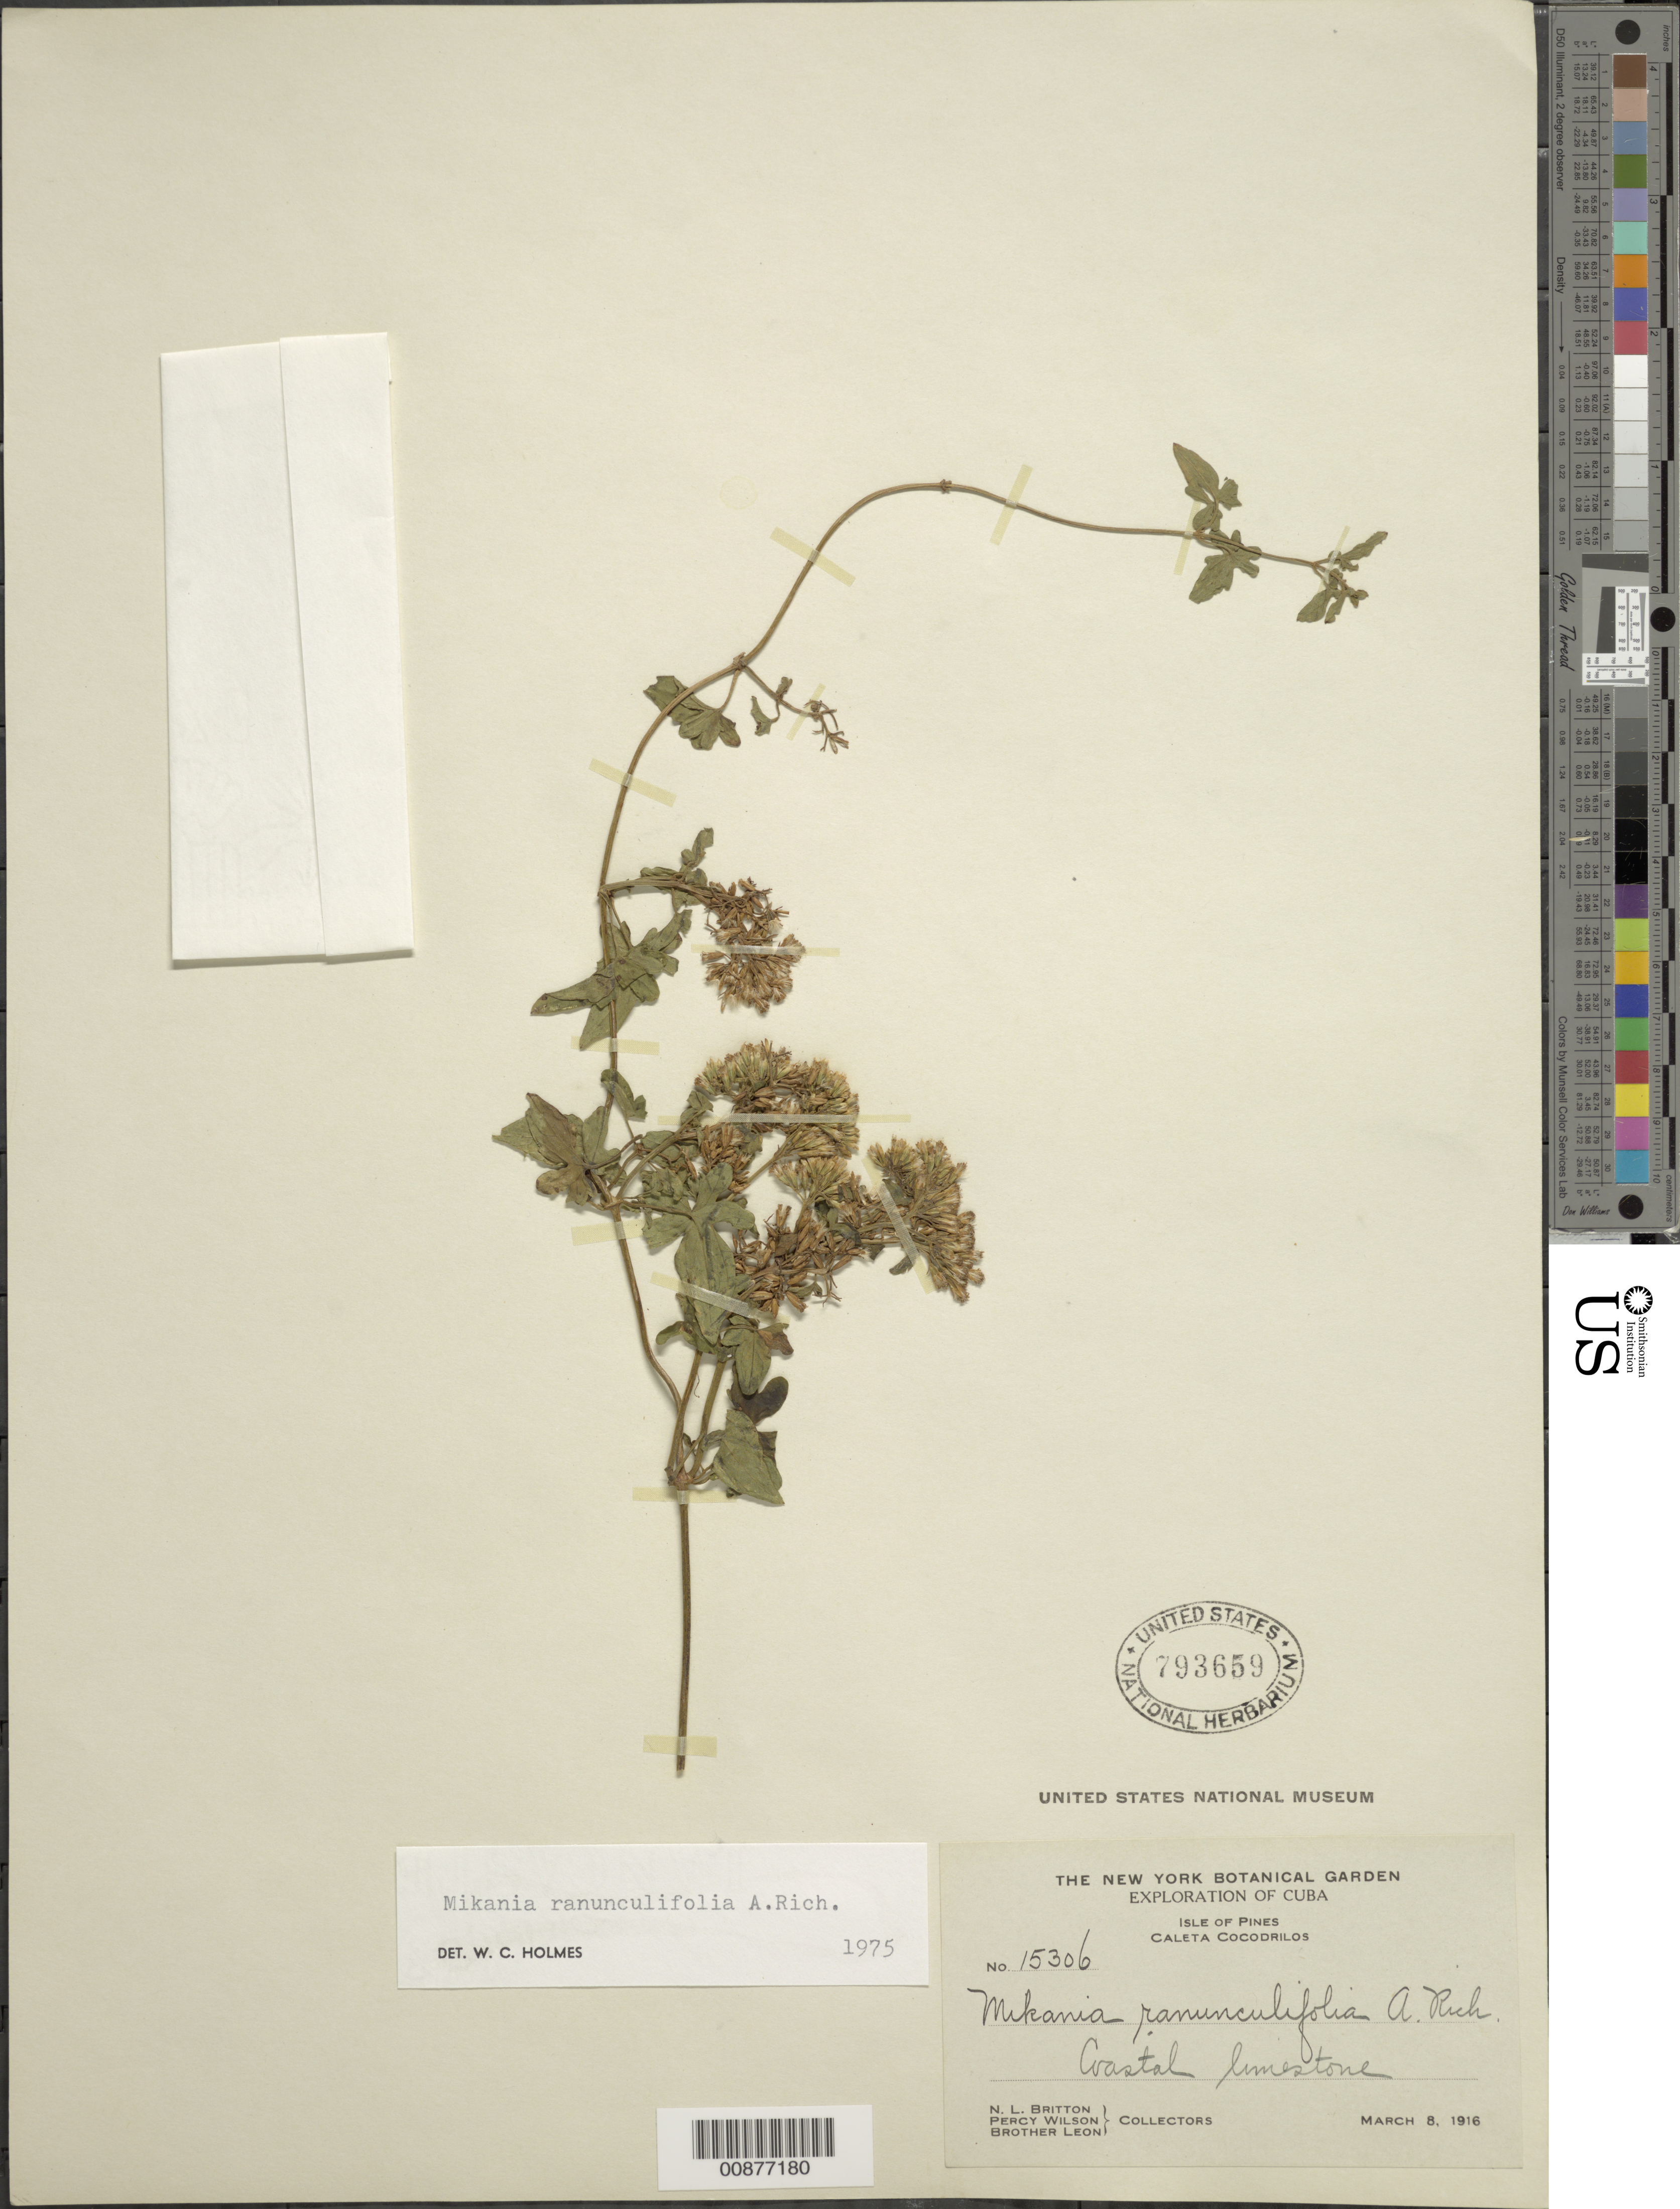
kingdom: Plantae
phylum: Tracheophyta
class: Magnoliopsida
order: Asterales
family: Asteraceae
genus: Mikania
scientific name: Mikania ranunculifolia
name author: A. Rich.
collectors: N. Britton, P. Wilson & Bro. León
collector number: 15306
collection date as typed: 06 Mar 1916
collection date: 1916-03-06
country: Cuba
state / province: Isla de La Juventud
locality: Caleta Cocodrilos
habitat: Coastal limestone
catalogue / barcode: US 793659